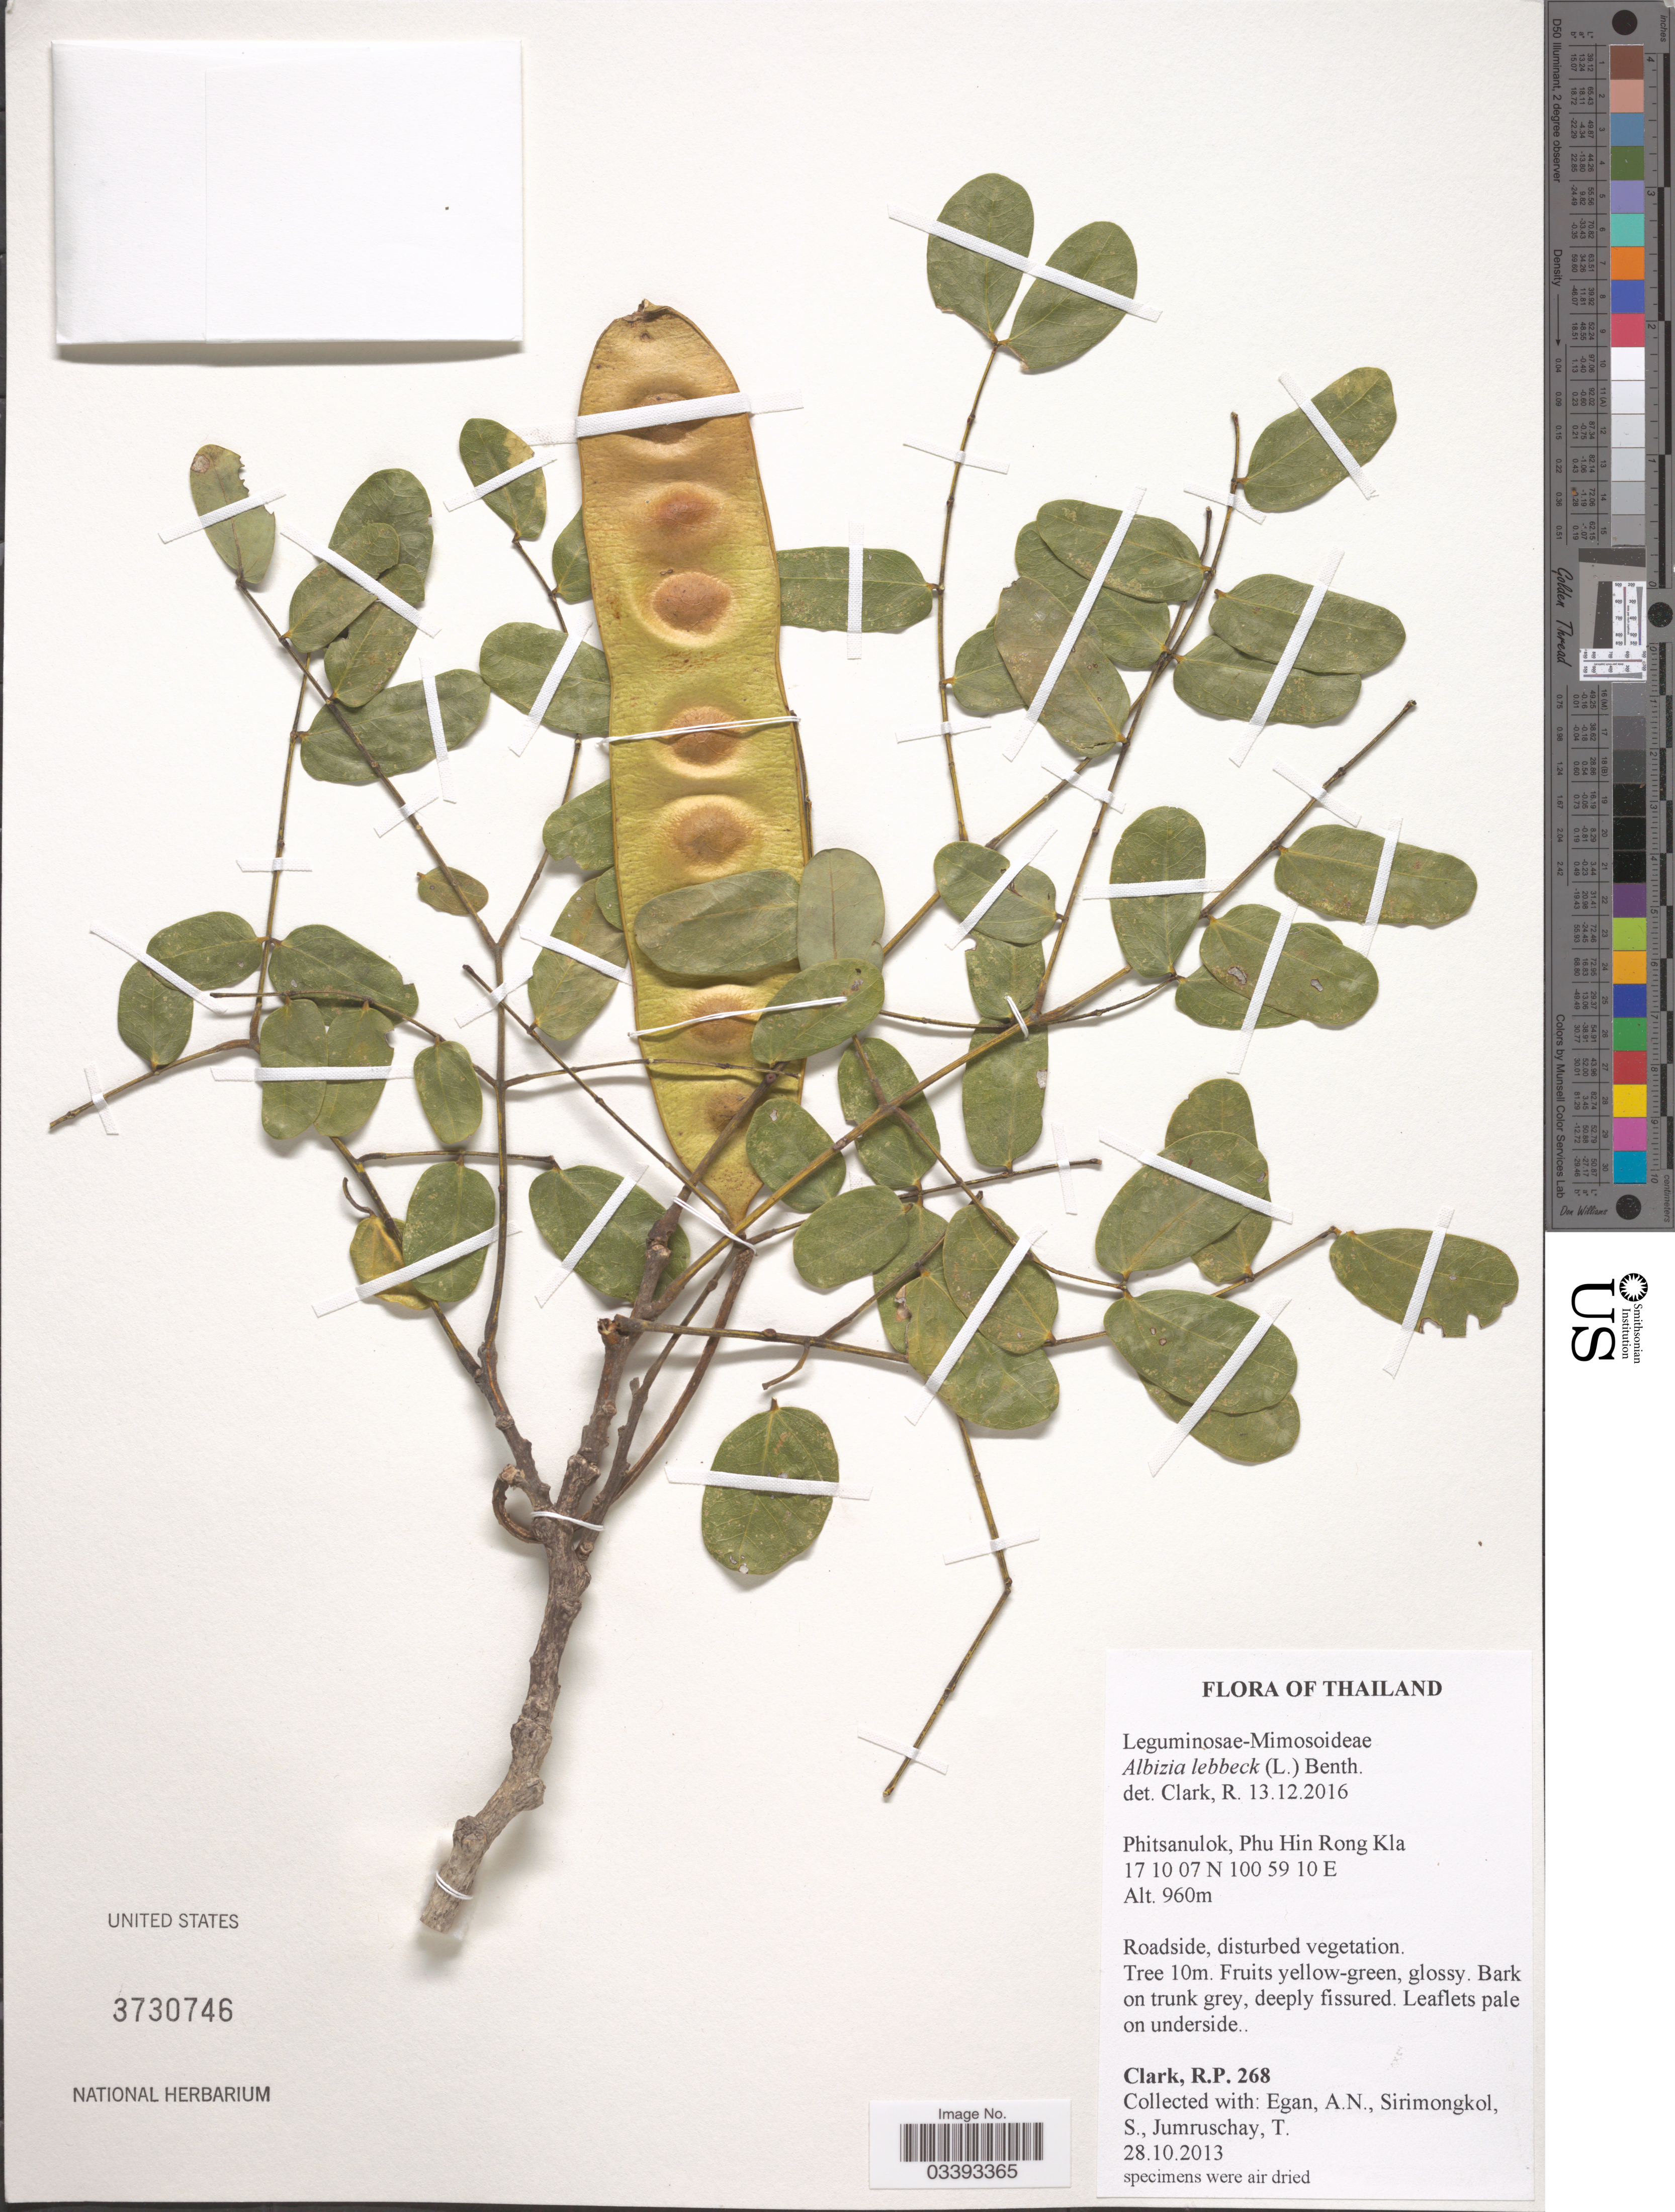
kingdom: Plantae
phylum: Tracheophyta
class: Magnoliopsida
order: Fabales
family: Fabaceae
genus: Albizia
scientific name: Albizia lebbeck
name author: (L.) Benth.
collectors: R. P. Clark, A. N. Egan, S. Sirimongkol & T. Jumruschay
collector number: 268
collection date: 2013-10-28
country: Thailand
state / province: Phitsanulok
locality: Phu Hin Rong Kla.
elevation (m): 960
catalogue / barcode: US 3730746